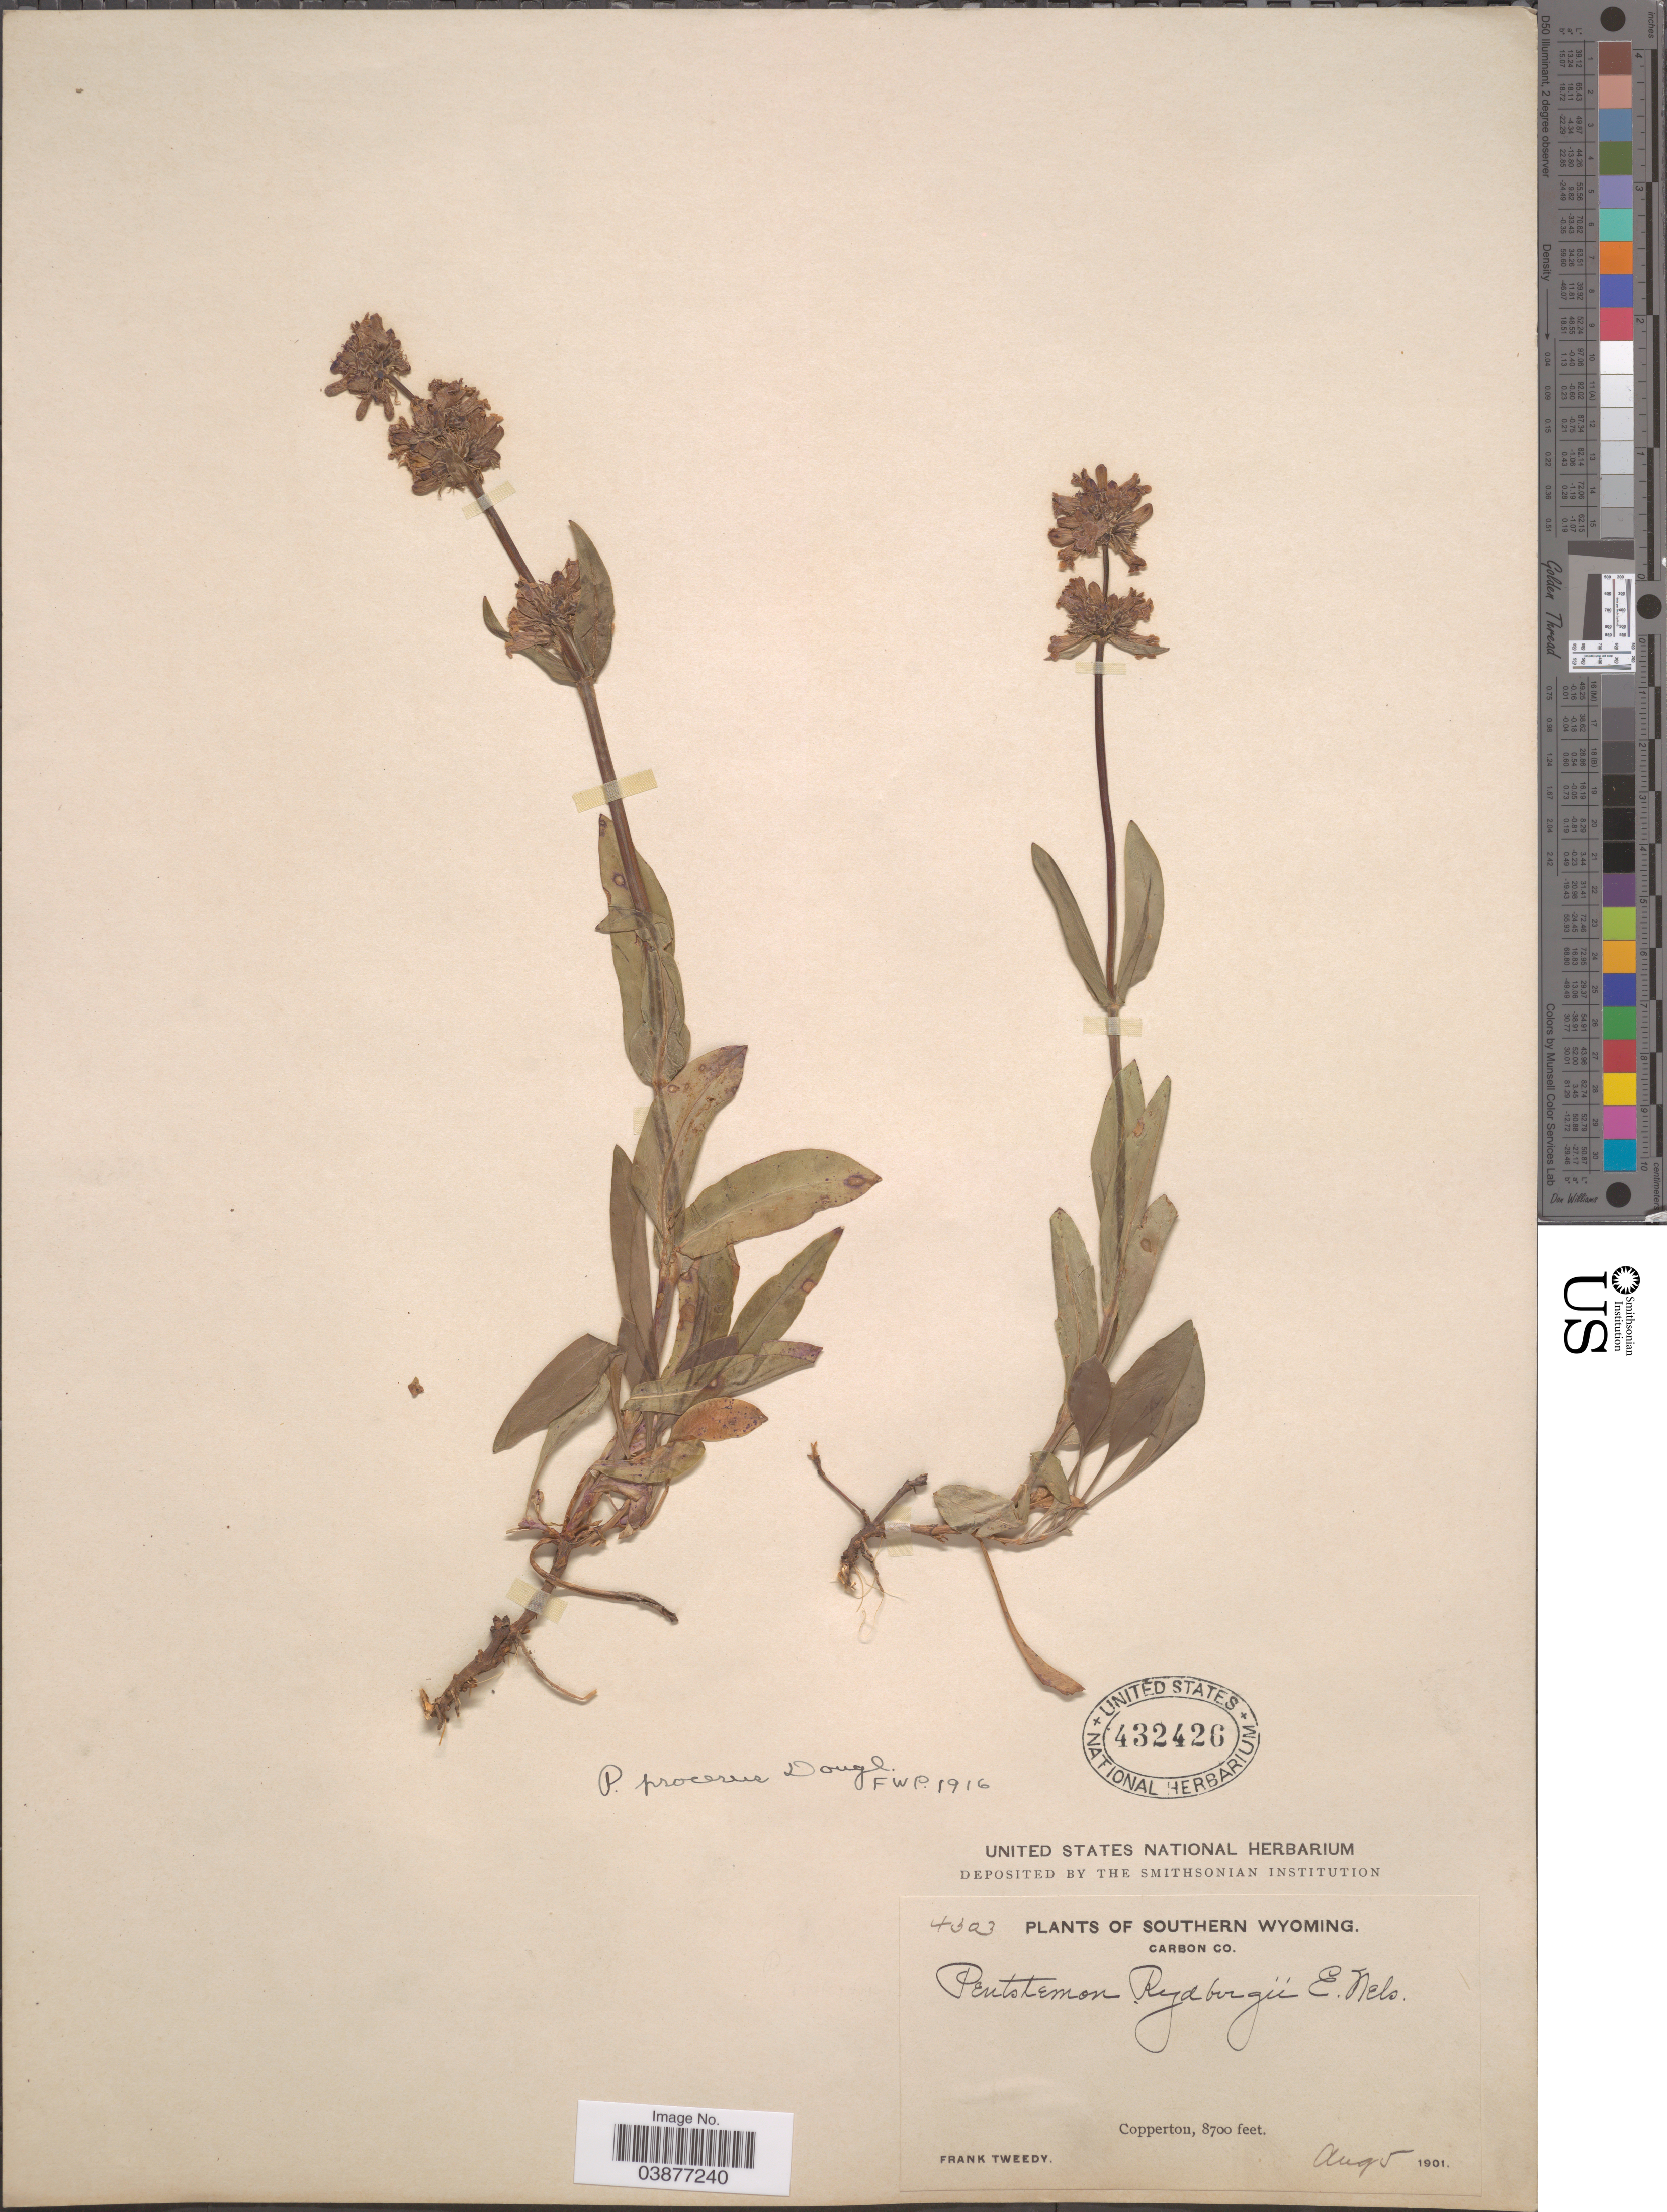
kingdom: Plantae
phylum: Tracheophyta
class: Magnoliopsida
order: Lamiales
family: Plantaginaceae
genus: Penstemon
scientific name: Penstemon procerus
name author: Douglas ex Graham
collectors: F. Tweedy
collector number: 4303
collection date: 1901-08-05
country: United States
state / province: Wyoming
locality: Southern Wyoming. Carbon Co. Copperton.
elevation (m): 2652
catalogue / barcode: US 432426